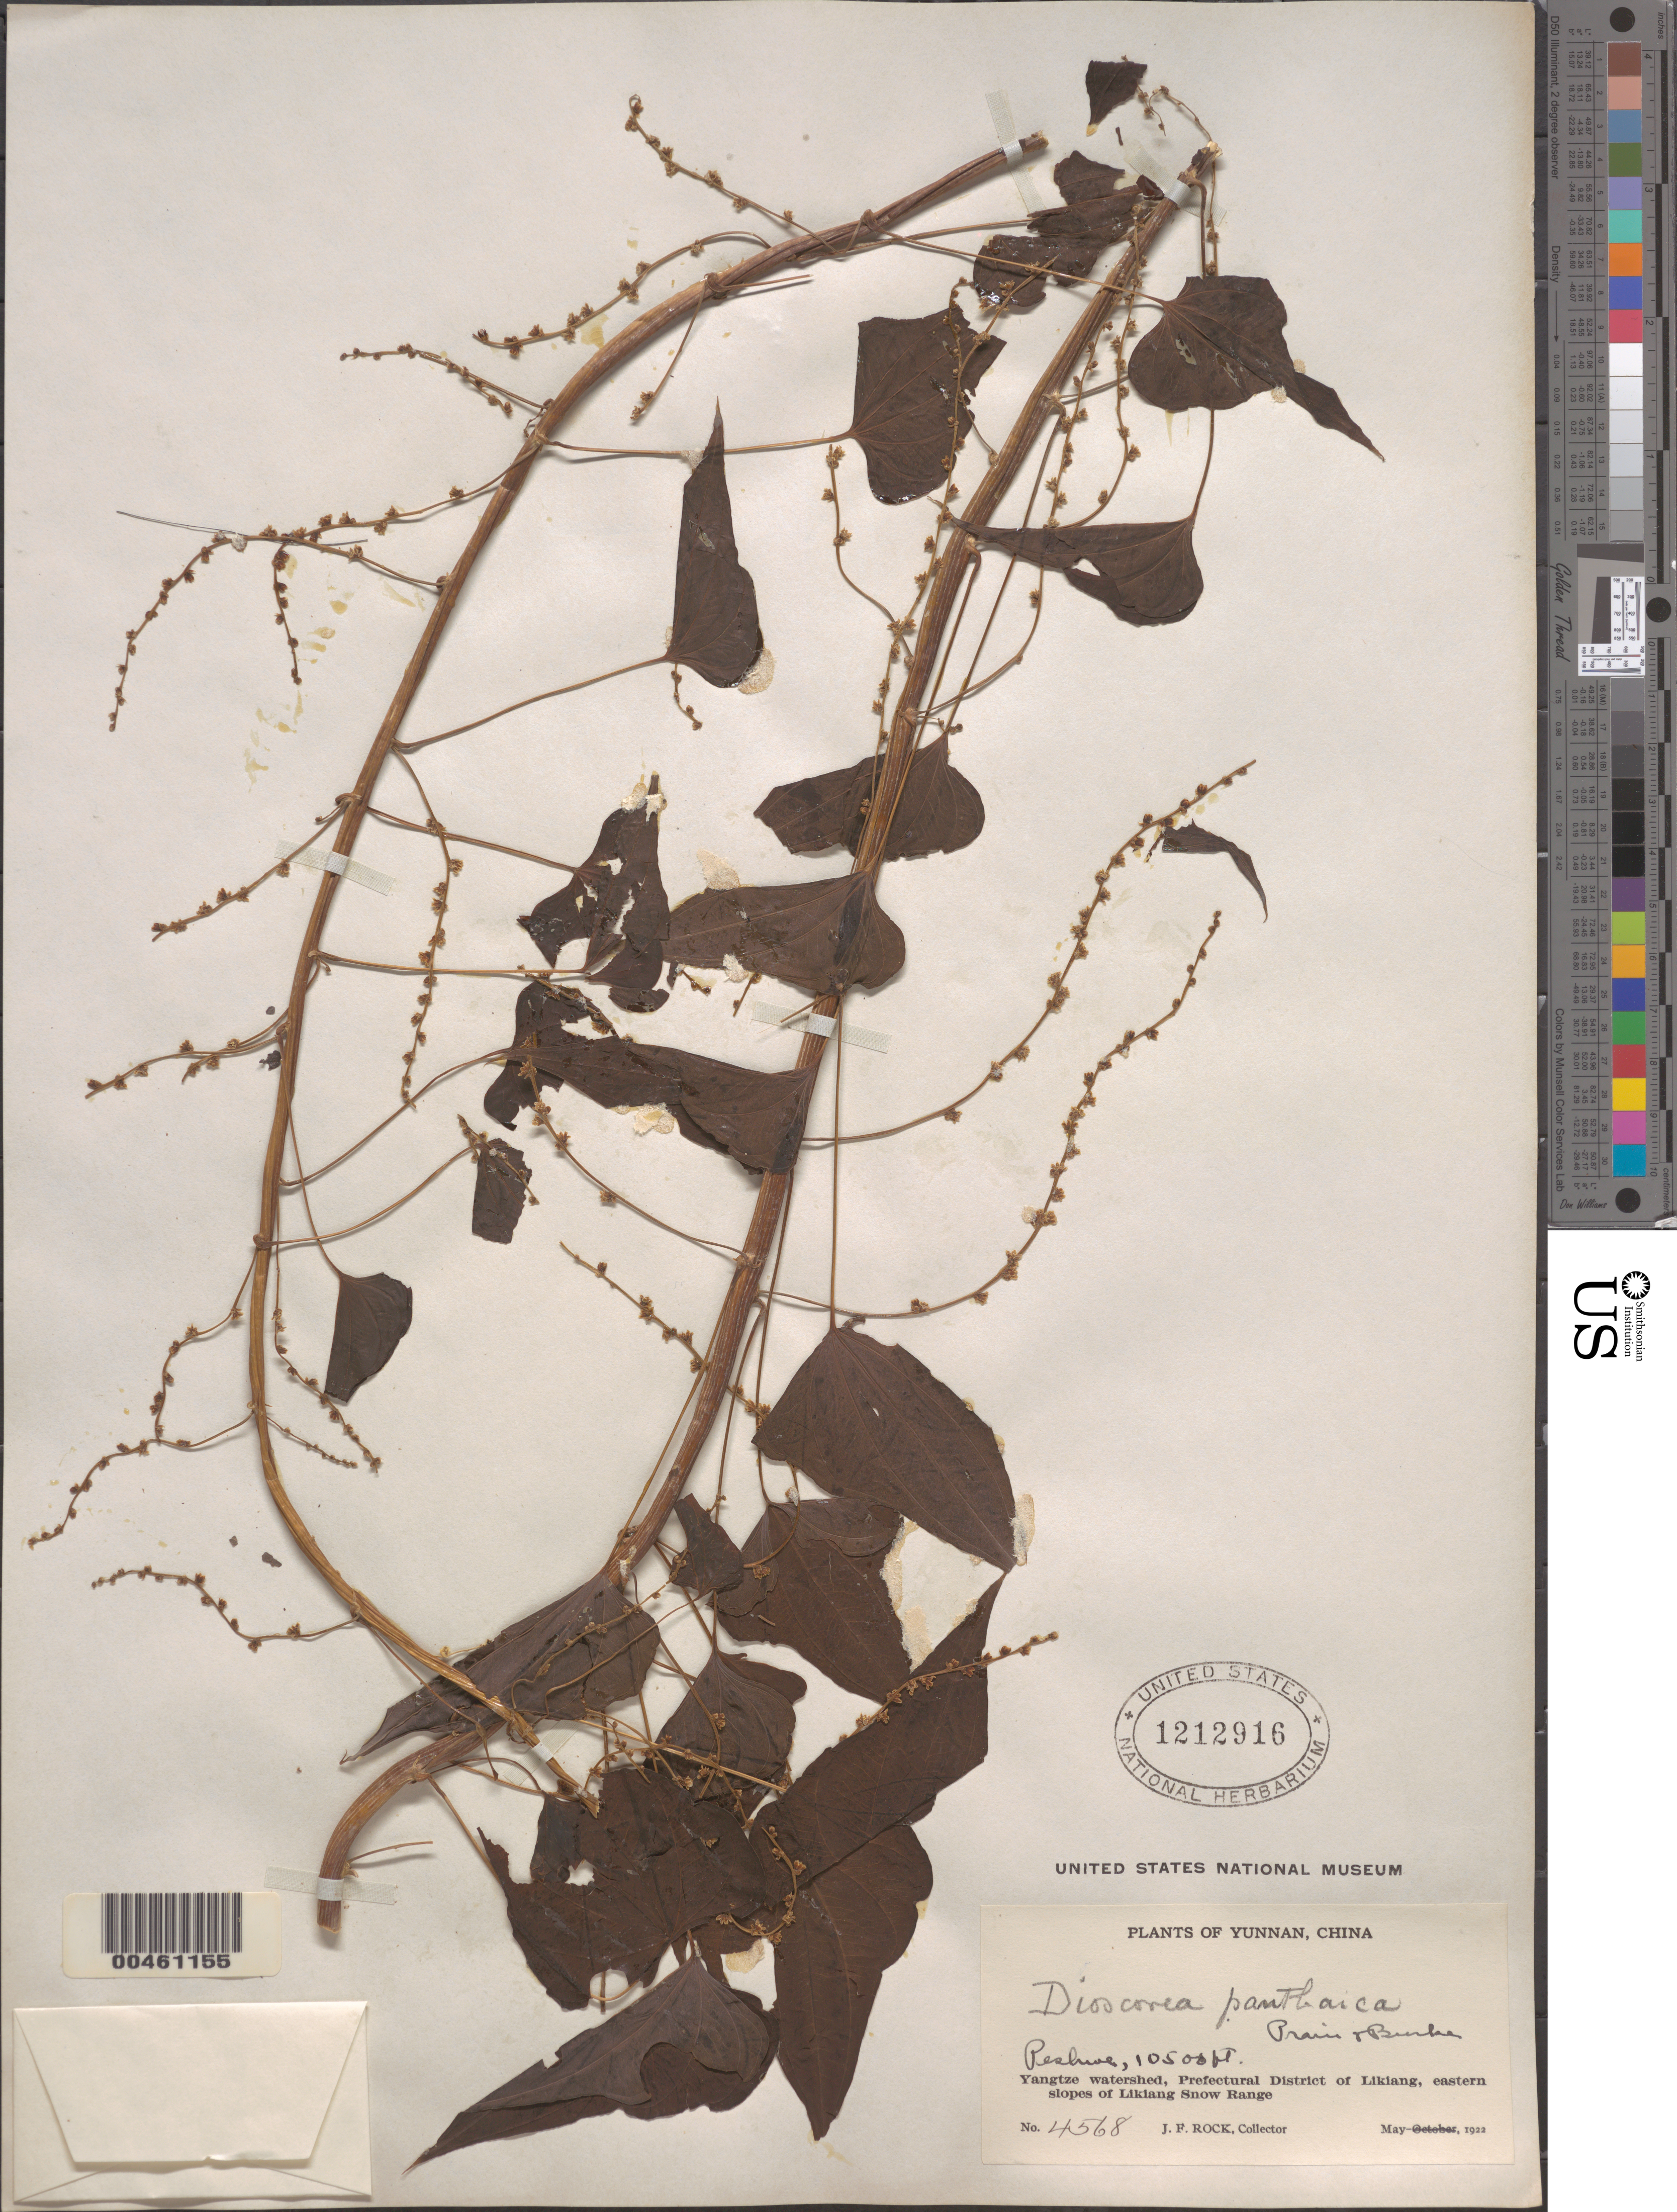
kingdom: Plantae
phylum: Tracheophyta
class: Liliopsida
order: Dioscoreales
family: Dioscoreaceae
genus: Dioscorea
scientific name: Dioscorea panthaica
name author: Prain & Burkill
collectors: J. F. Rock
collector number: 4568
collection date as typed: May 1922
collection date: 1922-05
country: China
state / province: Yunnan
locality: Yangtze watershed, Prefectural District of Likiang, eastern slopes of Likiang snow range, Likiang (Dayan) District (?)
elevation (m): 3200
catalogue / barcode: US 1212916